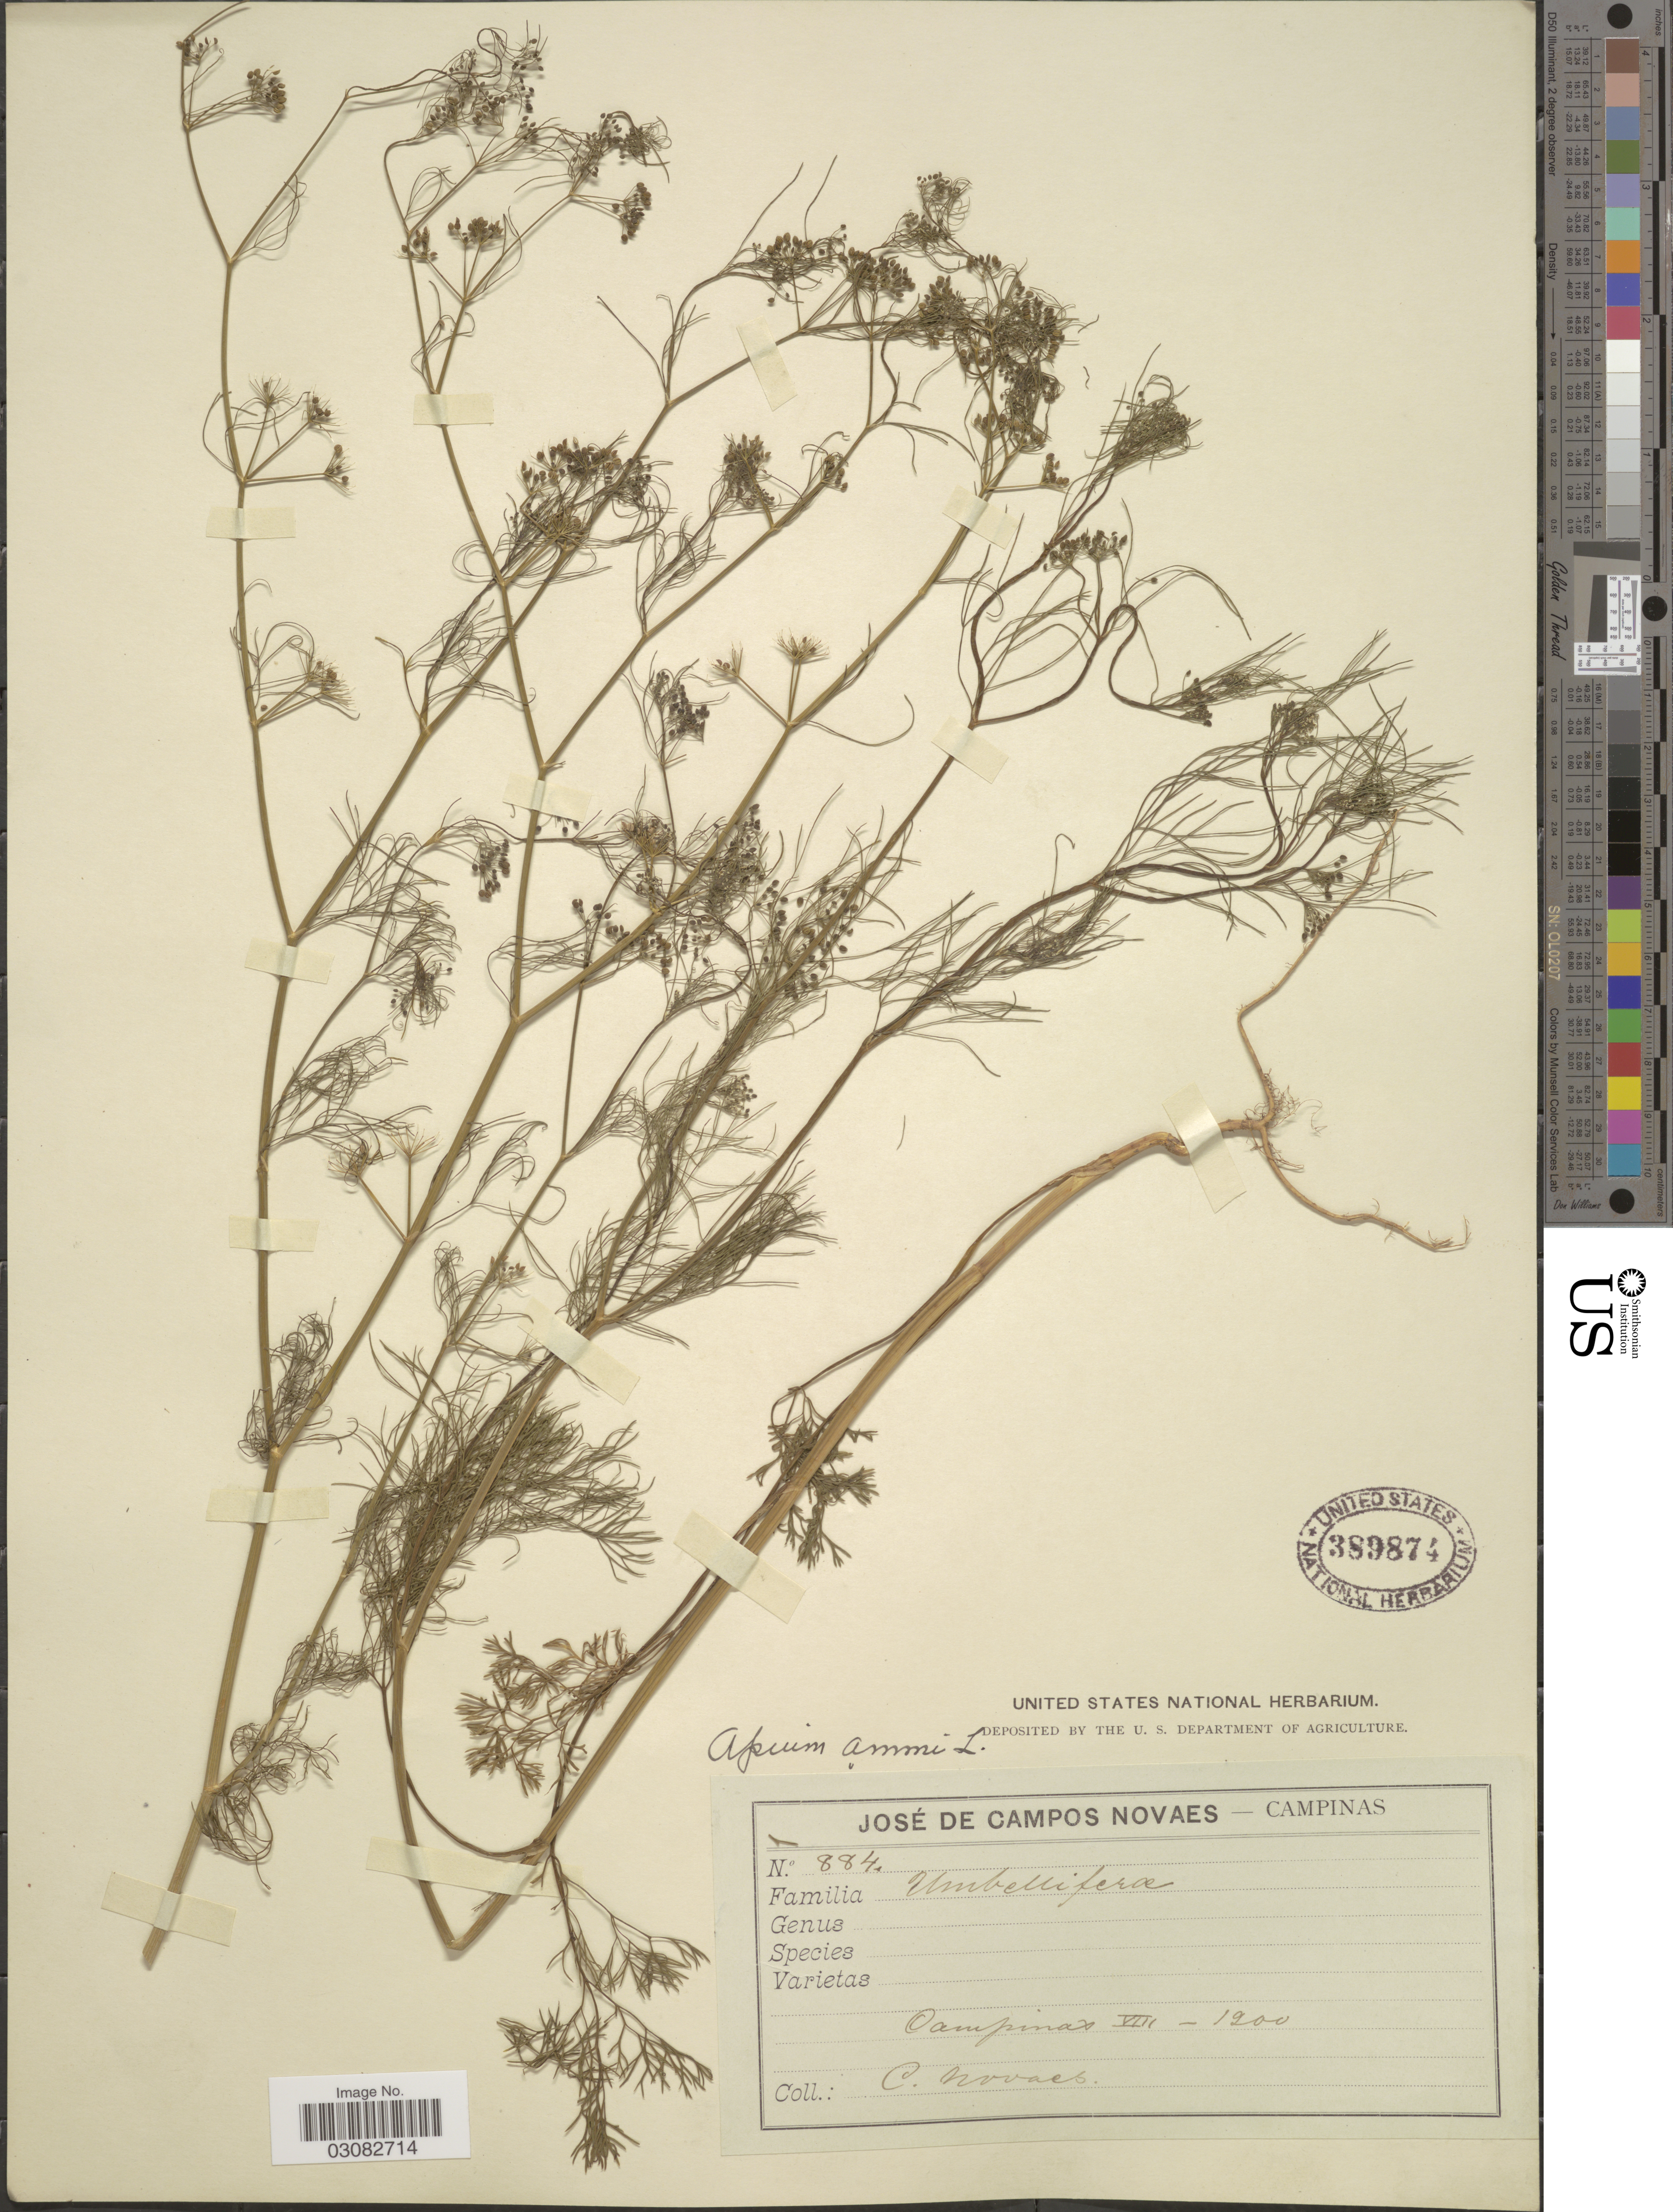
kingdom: Plantae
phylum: Tracheophyta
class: Magnoliopsida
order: Apiales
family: Apiaceae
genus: Apium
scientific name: Apium ammi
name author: (Jacq.) Urb.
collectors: C. Novaes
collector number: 884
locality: Campinas VIII.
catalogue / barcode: US 389874